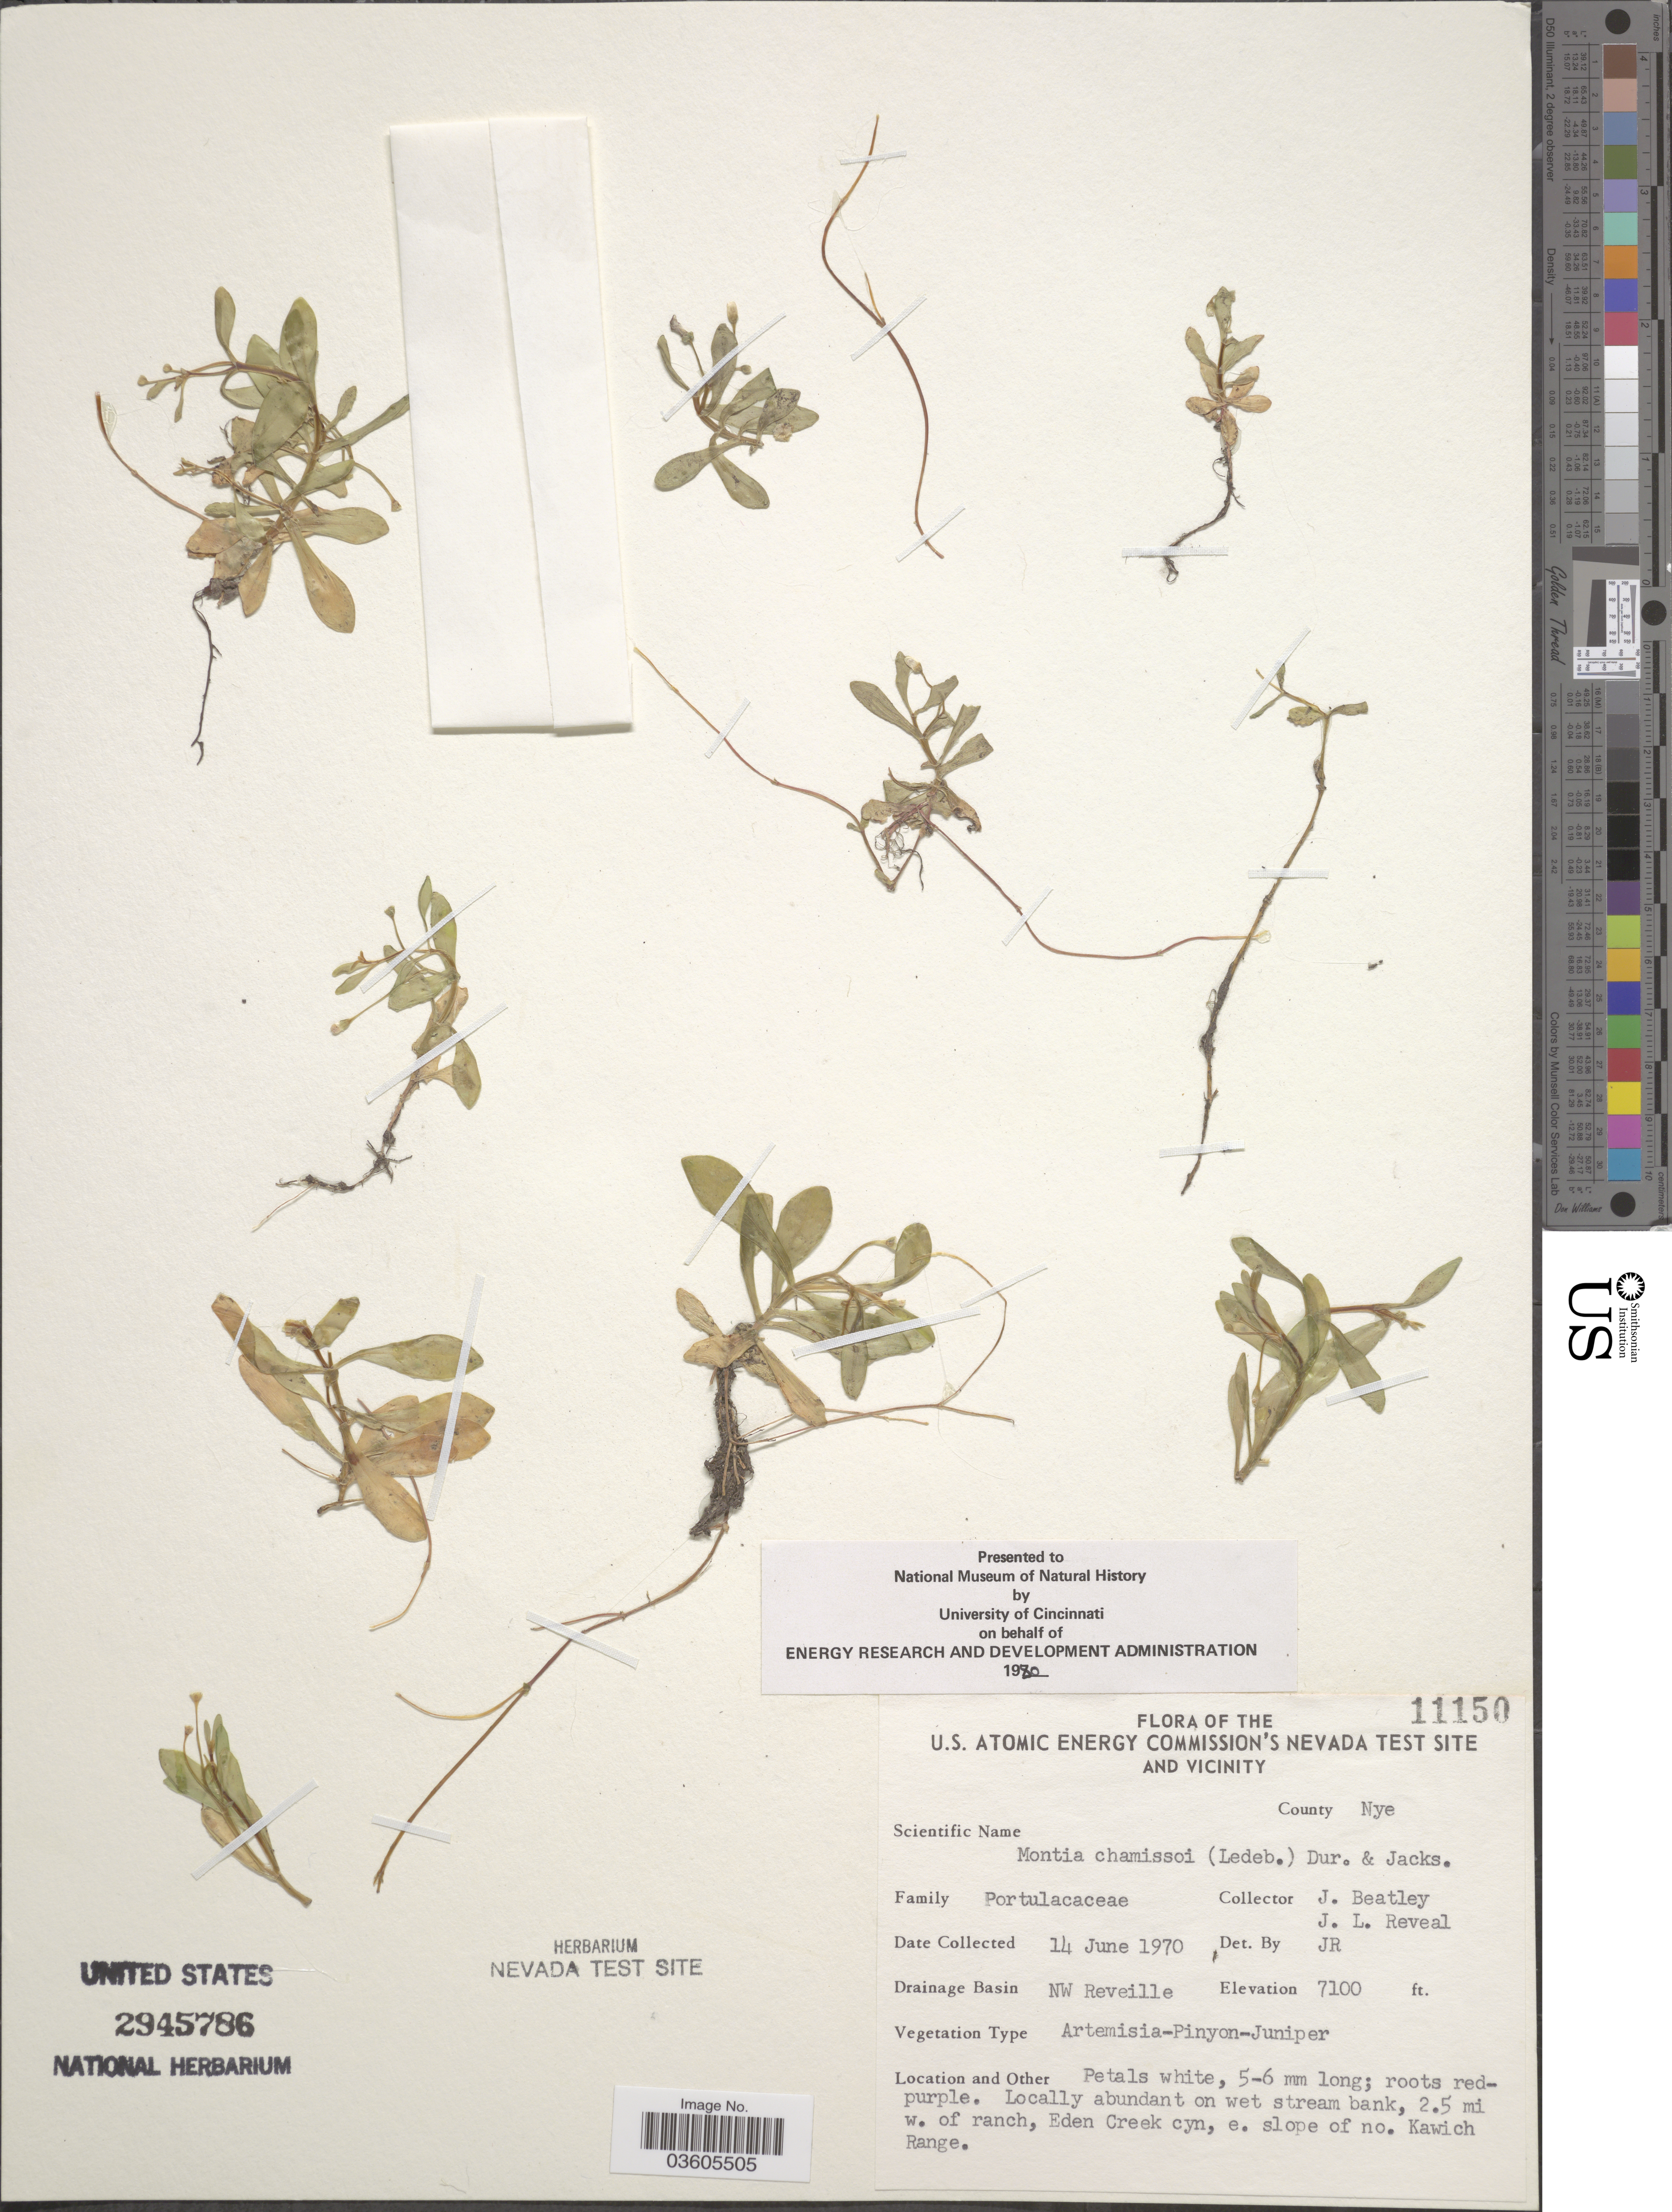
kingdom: Plantae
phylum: Tracheophyta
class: Magnoliopsida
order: Caryophyllales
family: Montiaceae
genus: Montia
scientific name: Montia chamissoi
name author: (Ledeb. ex Spreng.) Greene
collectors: J. C. Beatley & J. L. Reveal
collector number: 11150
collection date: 1970-06-14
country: United States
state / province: Nevada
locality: The U.S. Atomic Energy Commission's Nevada Test Site and Vicinity. County Nye. Drainage Basin NW Reveille. 2.5 mi w. of ranch, Eden Creek cyn, e. slope of no. Kawich Range.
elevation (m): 2164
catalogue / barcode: US 2945786